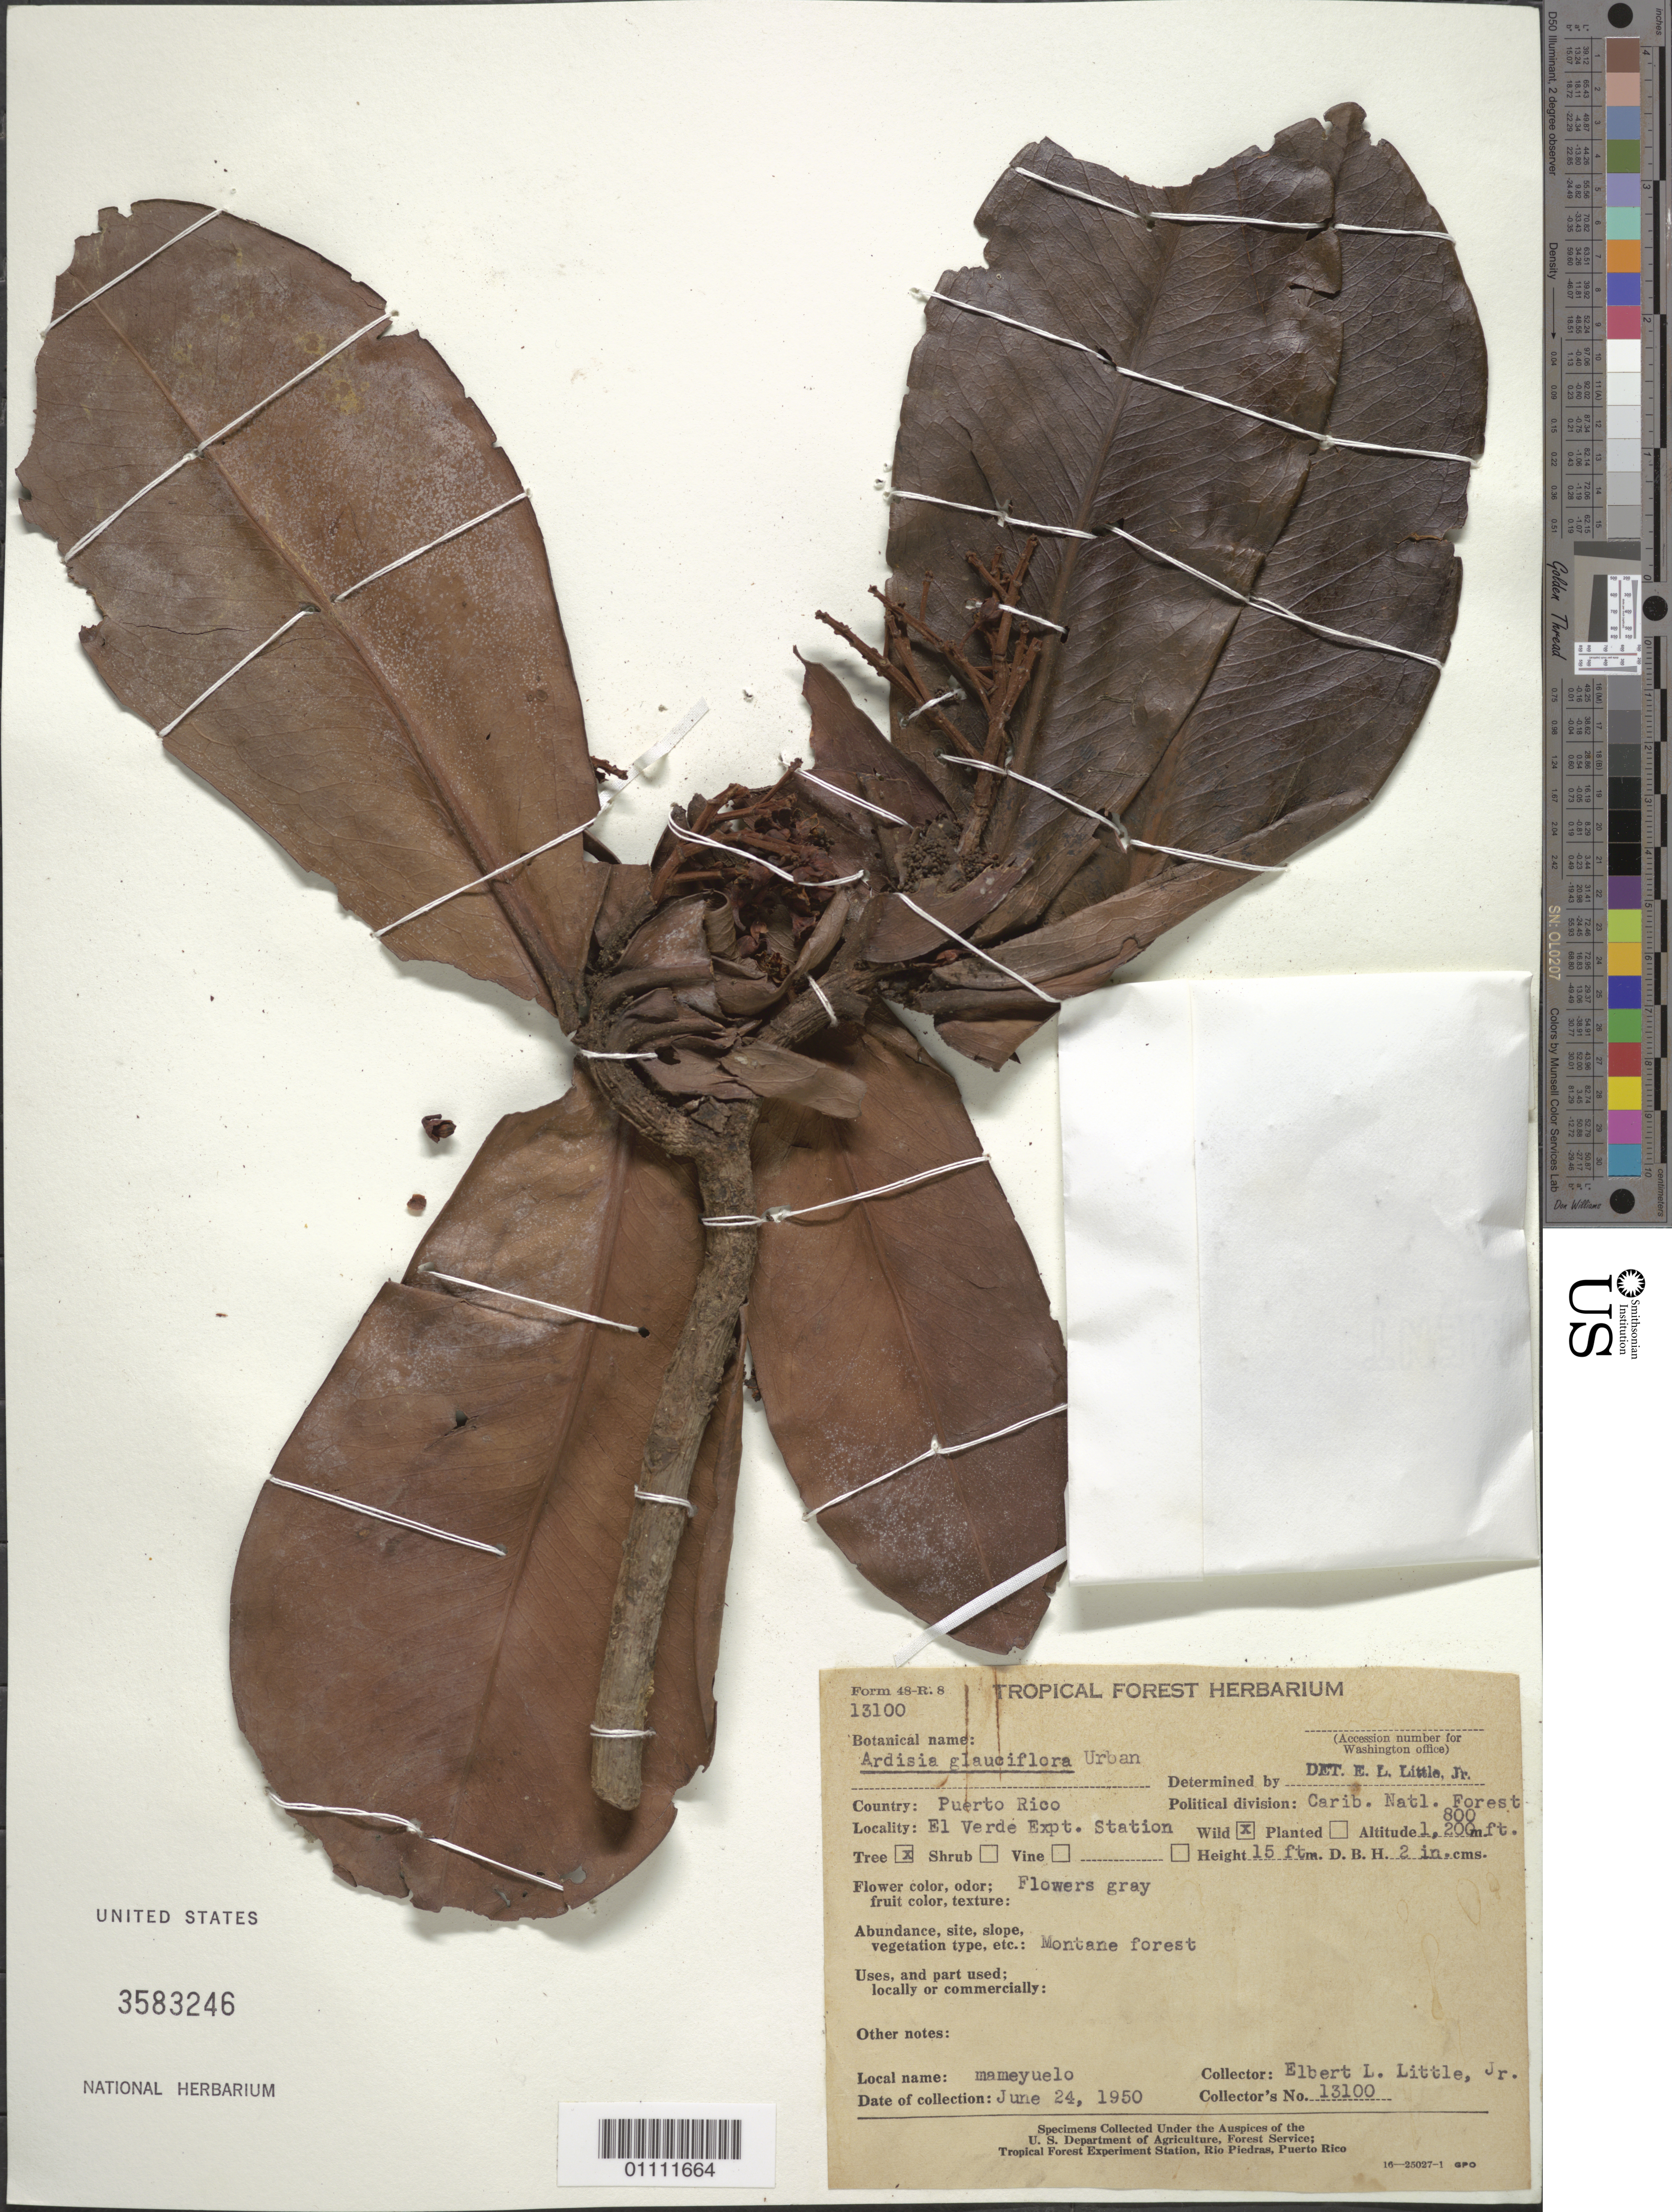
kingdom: Plantae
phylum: Tracheophyta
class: Magnoliopsida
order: Ericales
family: Primulaceae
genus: Ardisia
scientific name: Ardisia glauciflora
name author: Urb.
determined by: Little, Elbert L., Jr., (FSSR), United States Department of Agriculture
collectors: E. L. Little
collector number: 13100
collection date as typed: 24 Jun 1950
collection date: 1950-06-24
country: Puerto Rico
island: Puerto Rico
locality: Carib. Natl. Forest, El Verde Expt. Station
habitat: Montane forest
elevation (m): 244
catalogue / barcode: US 3583246